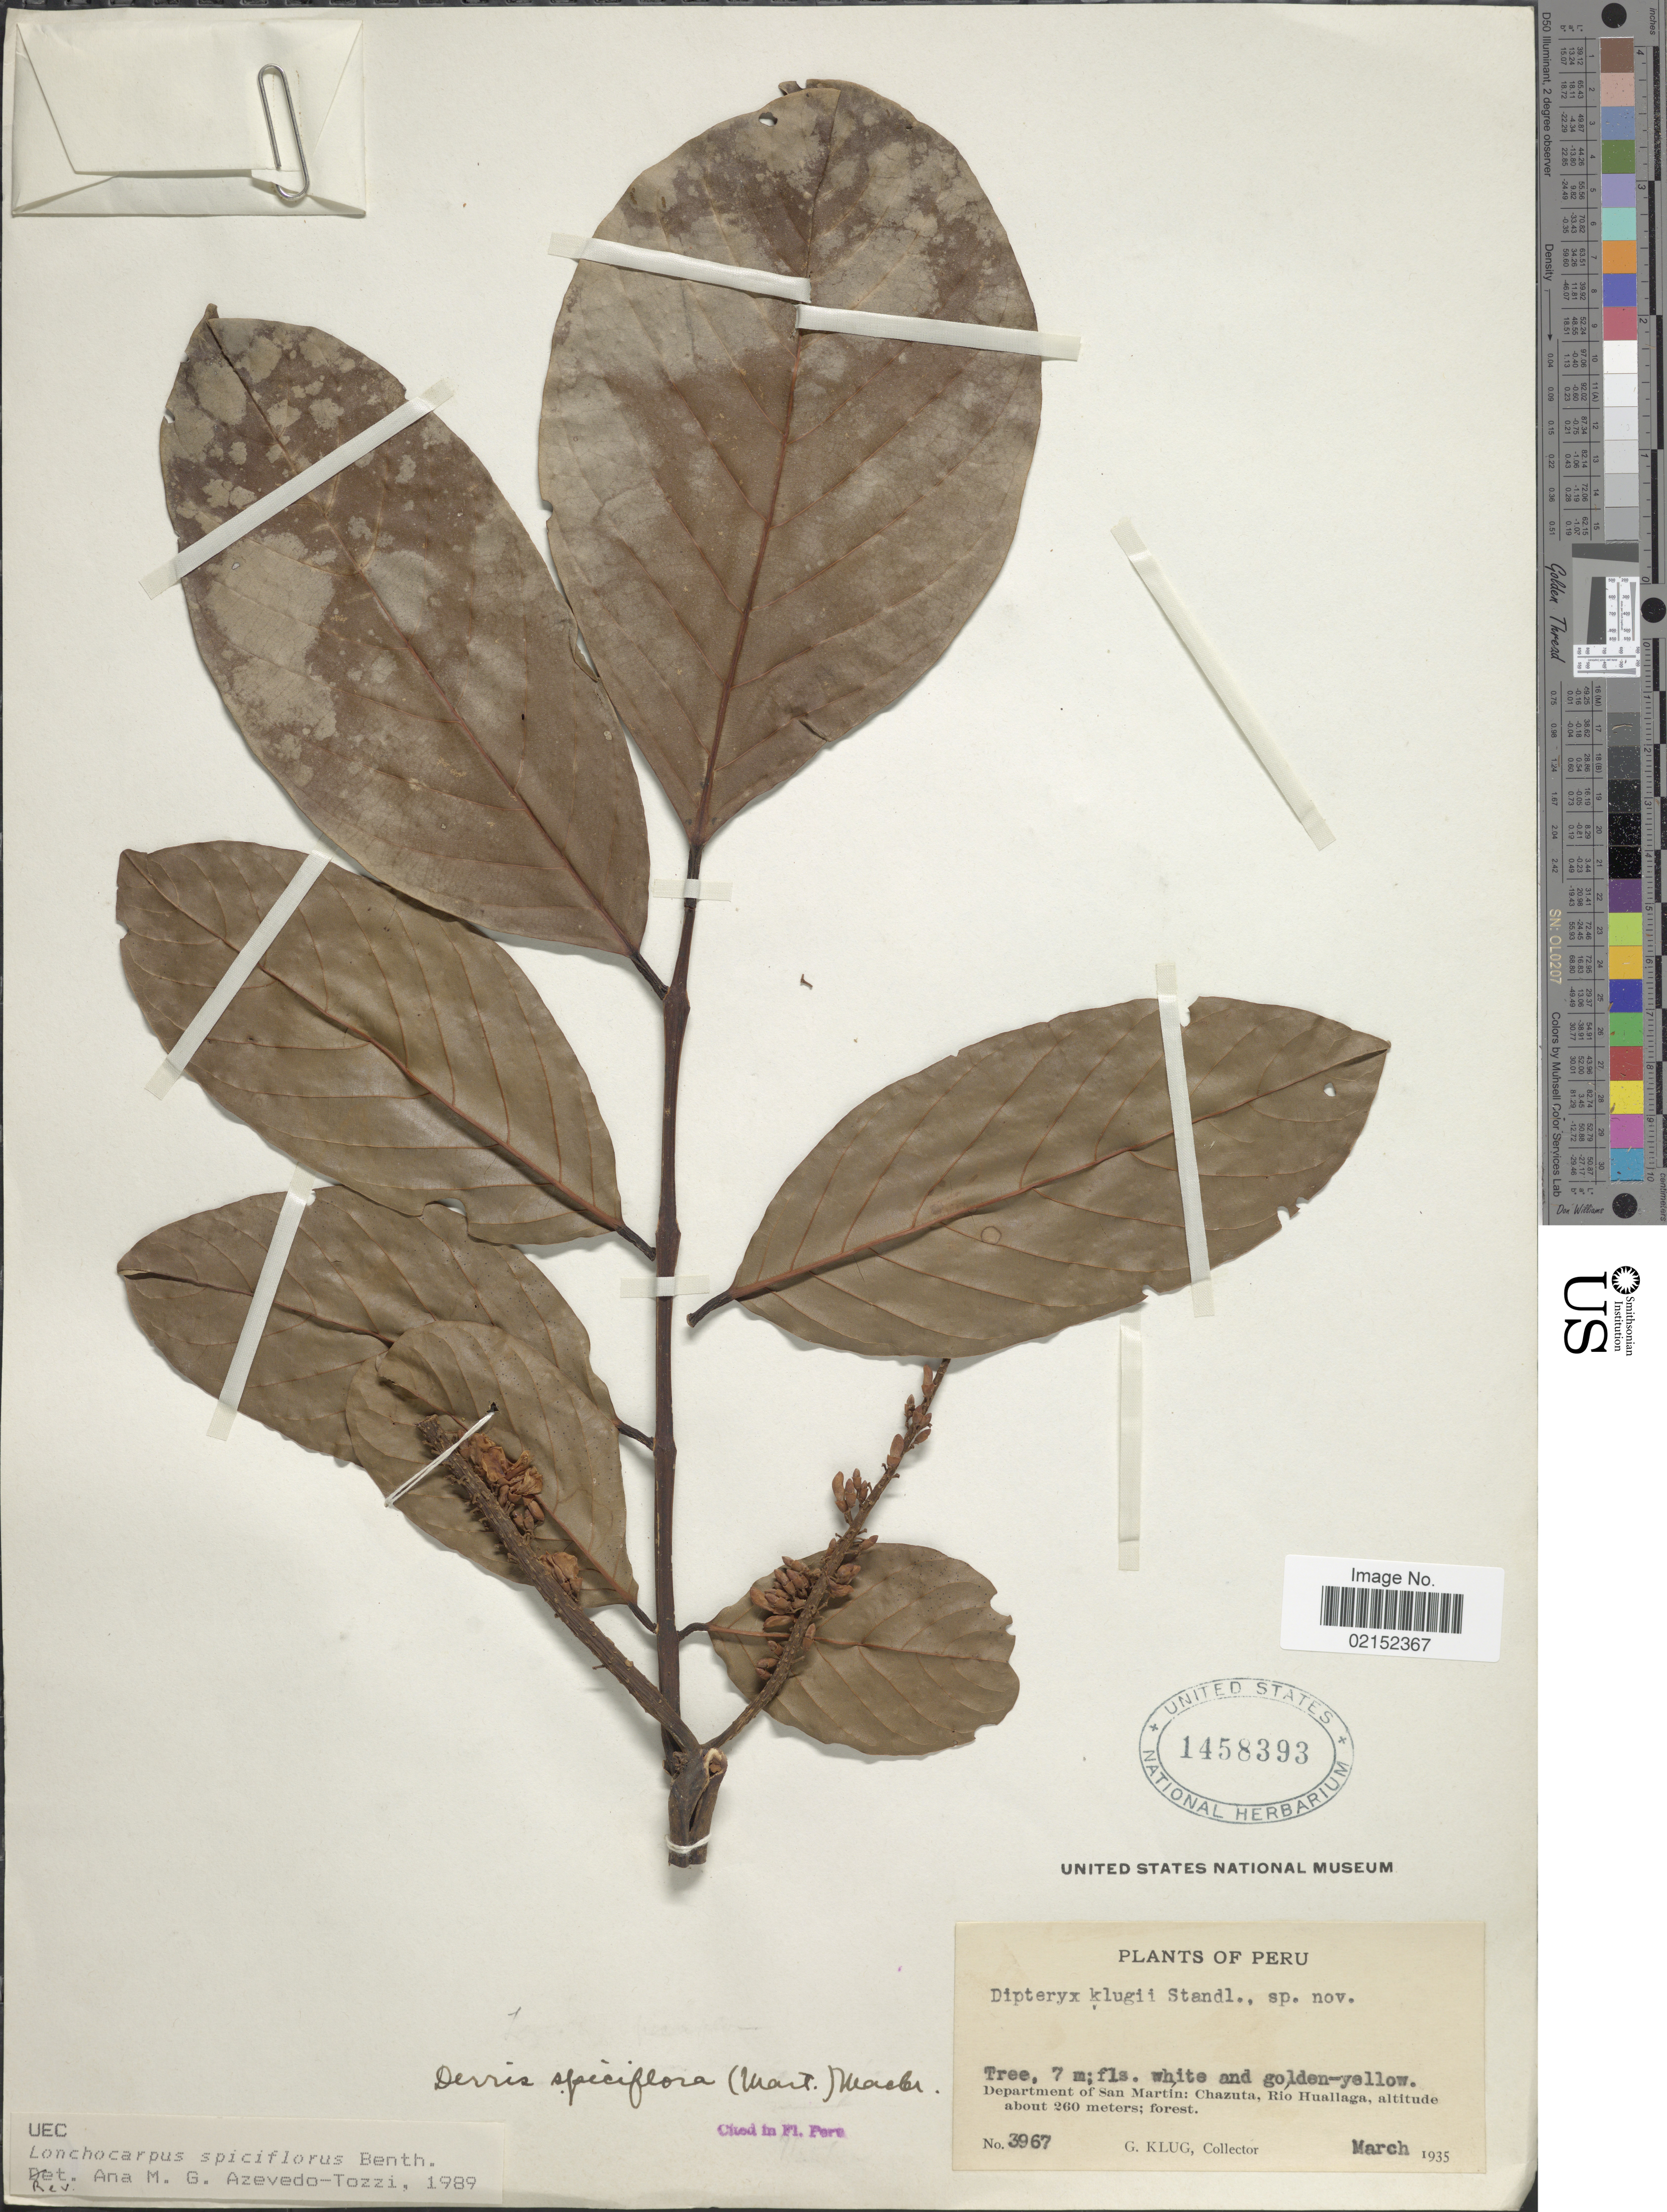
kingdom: Plantae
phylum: Tracheophyta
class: Magnoliopsida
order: Fabales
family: Fabaceae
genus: Lonchocarpus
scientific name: Lonchocarpus spiciflorus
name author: Mart. ex Benth.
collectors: G. Klug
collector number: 3967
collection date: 1935-03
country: Peru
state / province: San Martín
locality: Chazuta, Rio Huallaga.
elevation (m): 260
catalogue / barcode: US 1458393